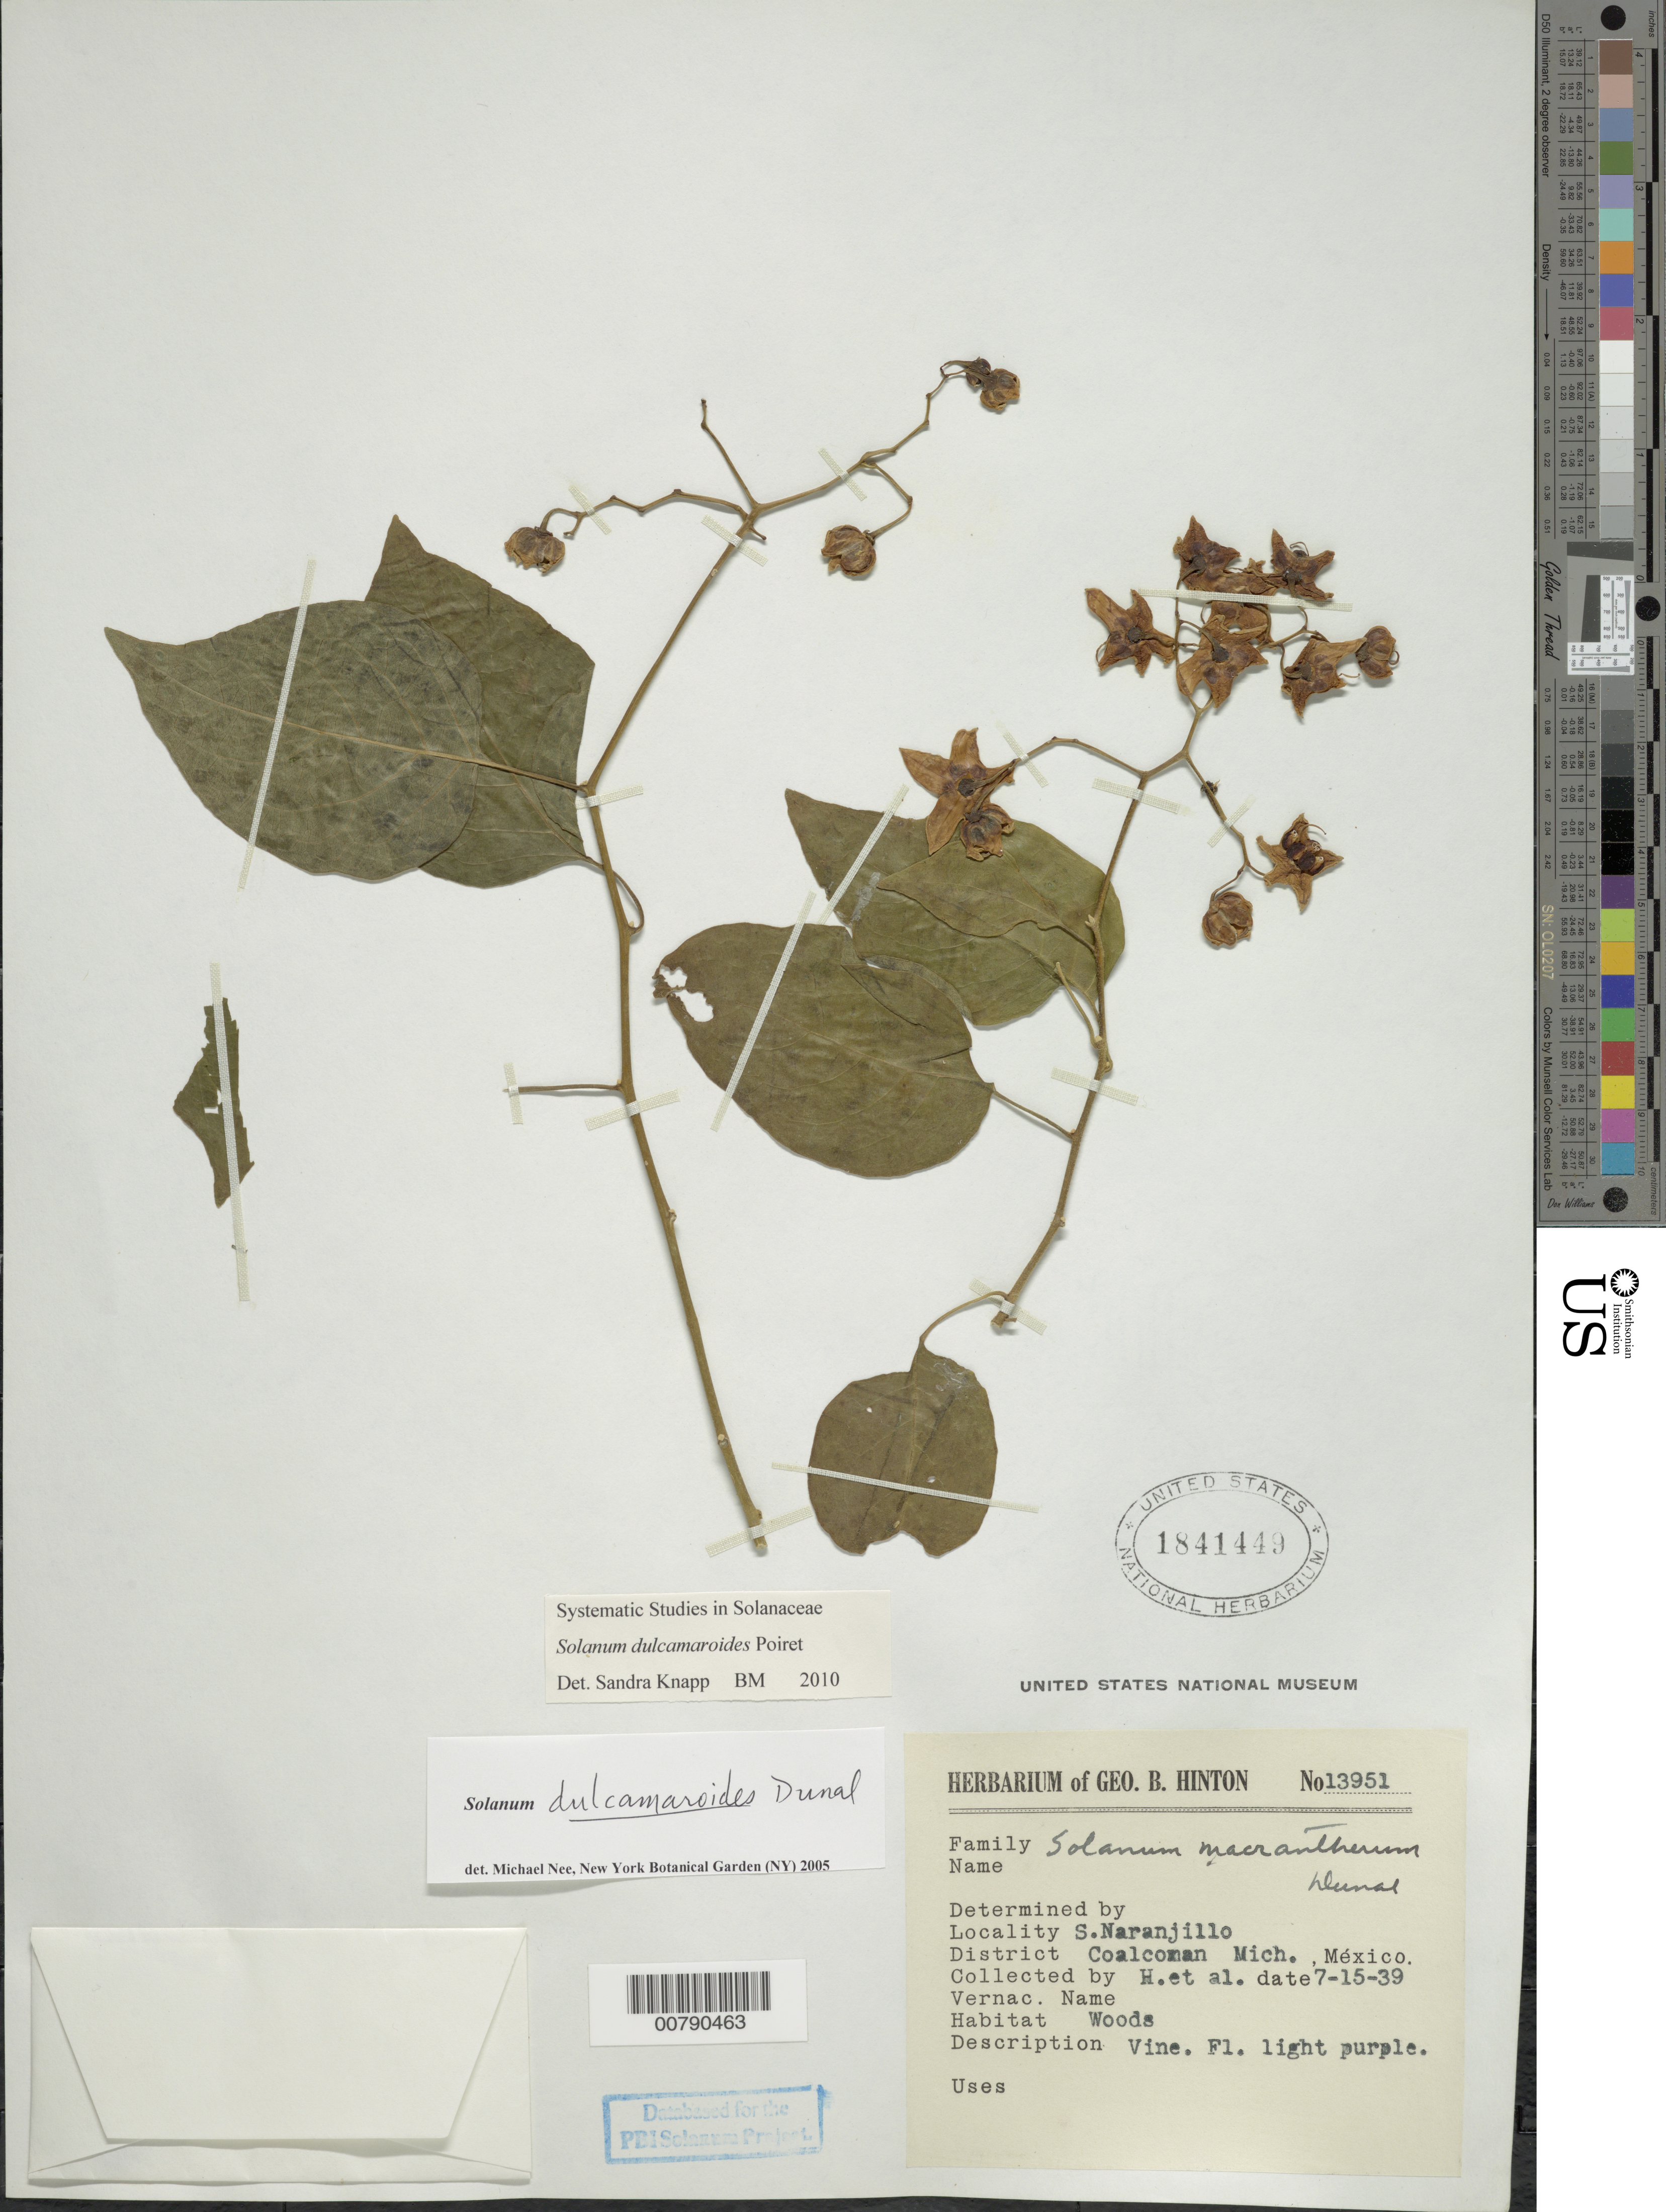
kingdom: Plantae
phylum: Tracheophyta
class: Magnoliopsida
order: Solanales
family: Solanaceae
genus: Solanum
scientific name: Solanum dulcamaroides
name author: Dunal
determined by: Knapp, S. D.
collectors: G. B. Hinton & et al.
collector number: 13951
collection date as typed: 15 Jul 1939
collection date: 1939-07-15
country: Mexico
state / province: Michoacán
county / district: Coalcomán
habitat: woods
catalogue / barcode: US 1841449